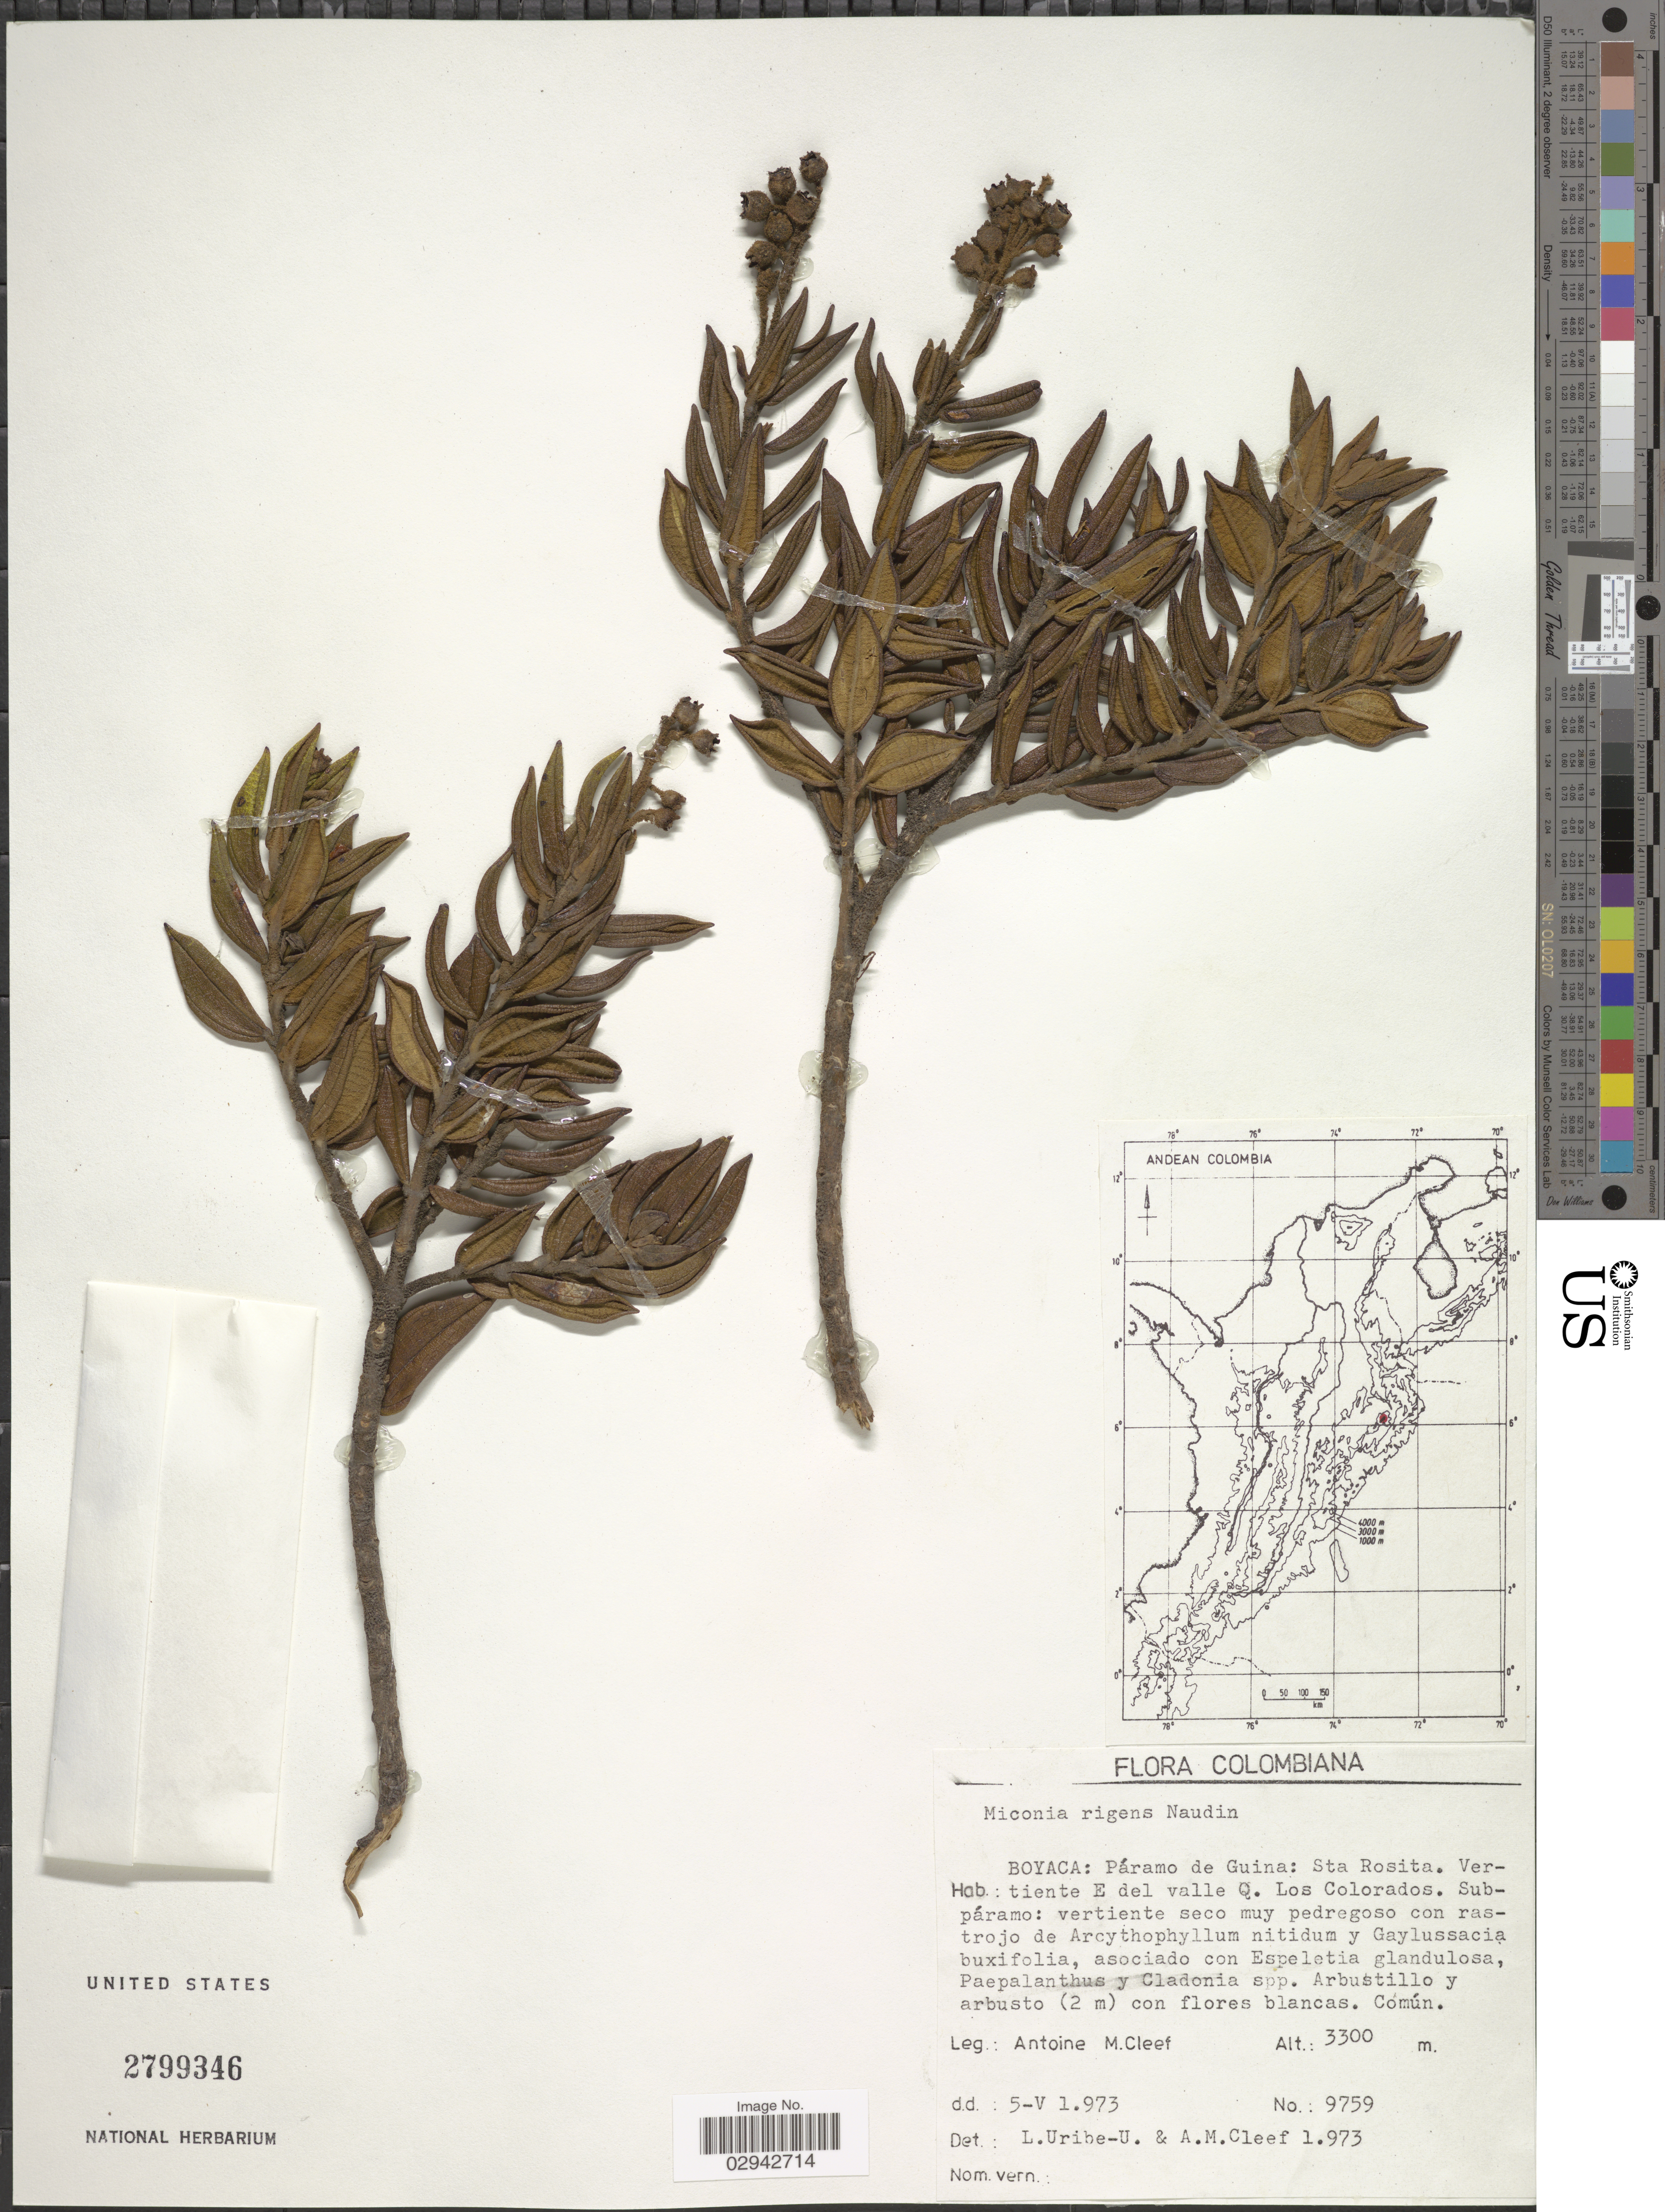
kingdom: Plantae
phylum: Tracheophyta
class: Magnoliopsida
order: Myrtales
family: Melastomataceae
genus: Miconia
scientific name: Miconia rigens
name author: Naudin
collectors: A. M. Cleef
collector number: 9759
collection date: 1973-05-05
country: Colombia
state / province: Boyacá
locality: Páramo de Guina: Sta Rosita, Vertiente E del valle Q. Los Colorados.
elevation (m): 3300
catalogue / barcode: US 2799346